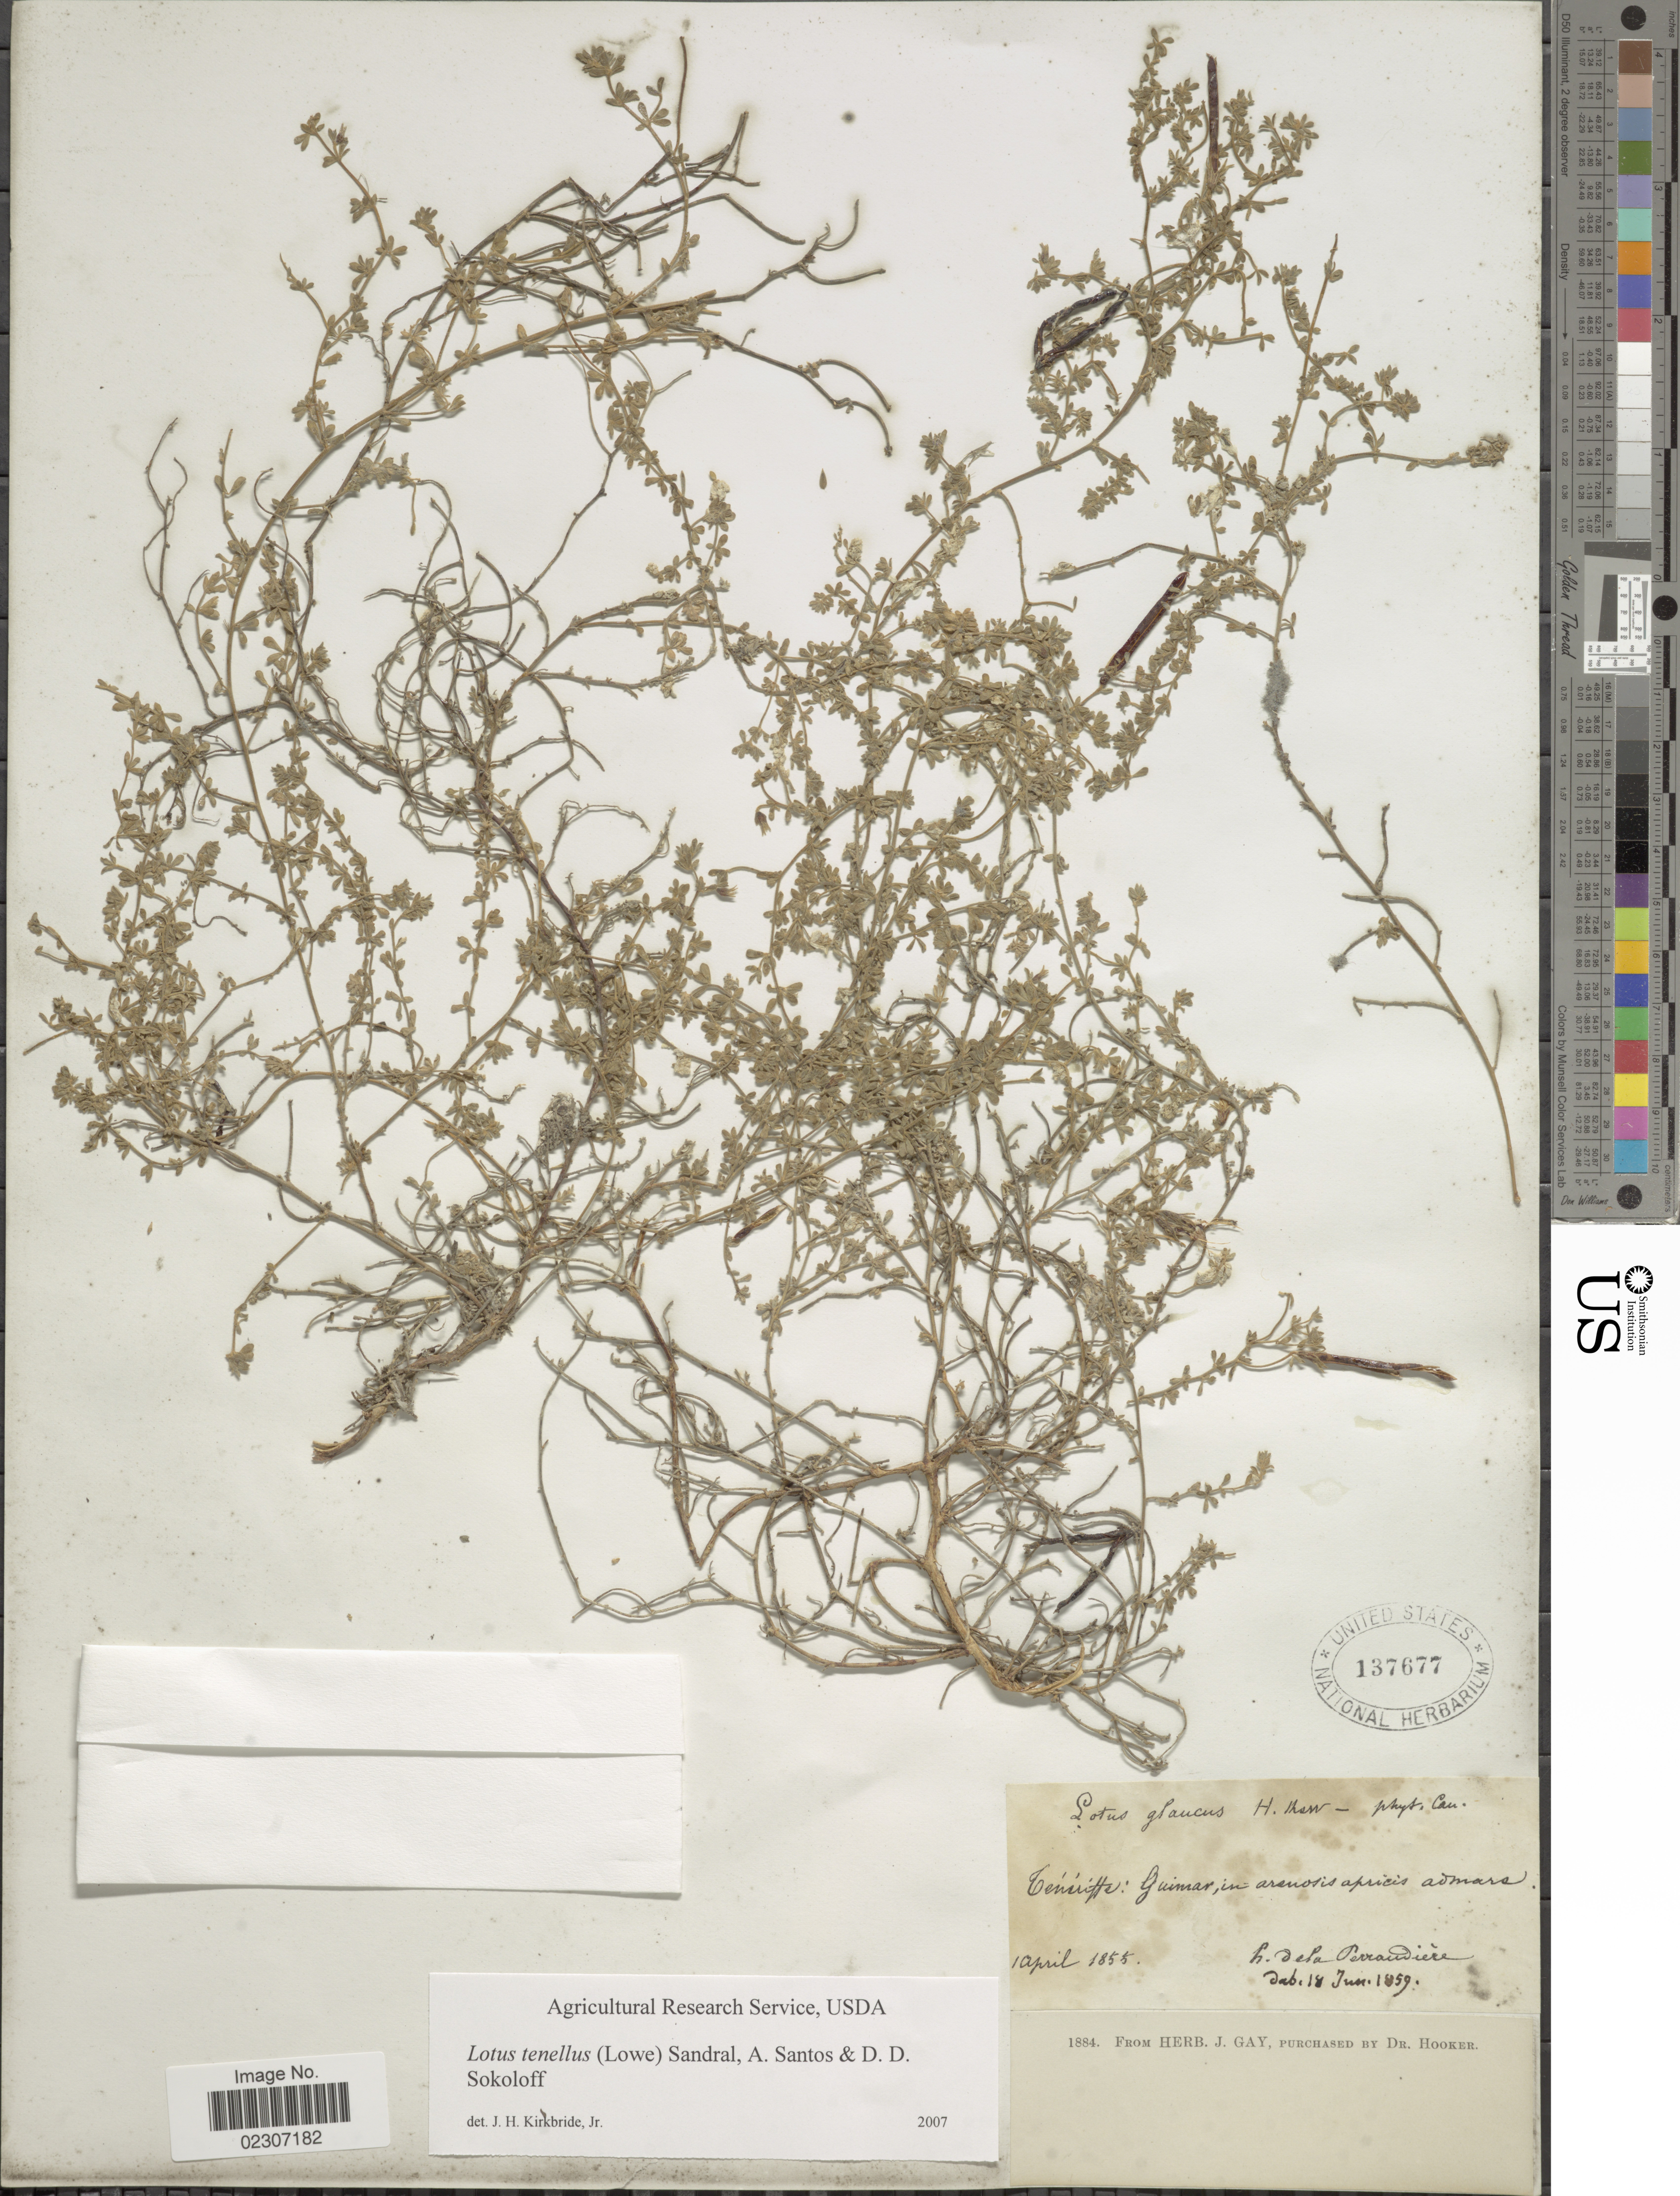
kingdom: Plantae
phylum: Tracheophyta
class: Magnoliopsida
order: Fabales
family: Fabaceae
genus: Lotus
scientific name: Lotus tenellus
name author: (Lowe) Sandral et al.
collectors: ex herb. J. Gay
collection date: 1855-04-01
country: Spain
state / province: Canarias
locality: Tenriffe: Guimar, in arenosis apricis ad mare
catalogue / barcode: US 137677